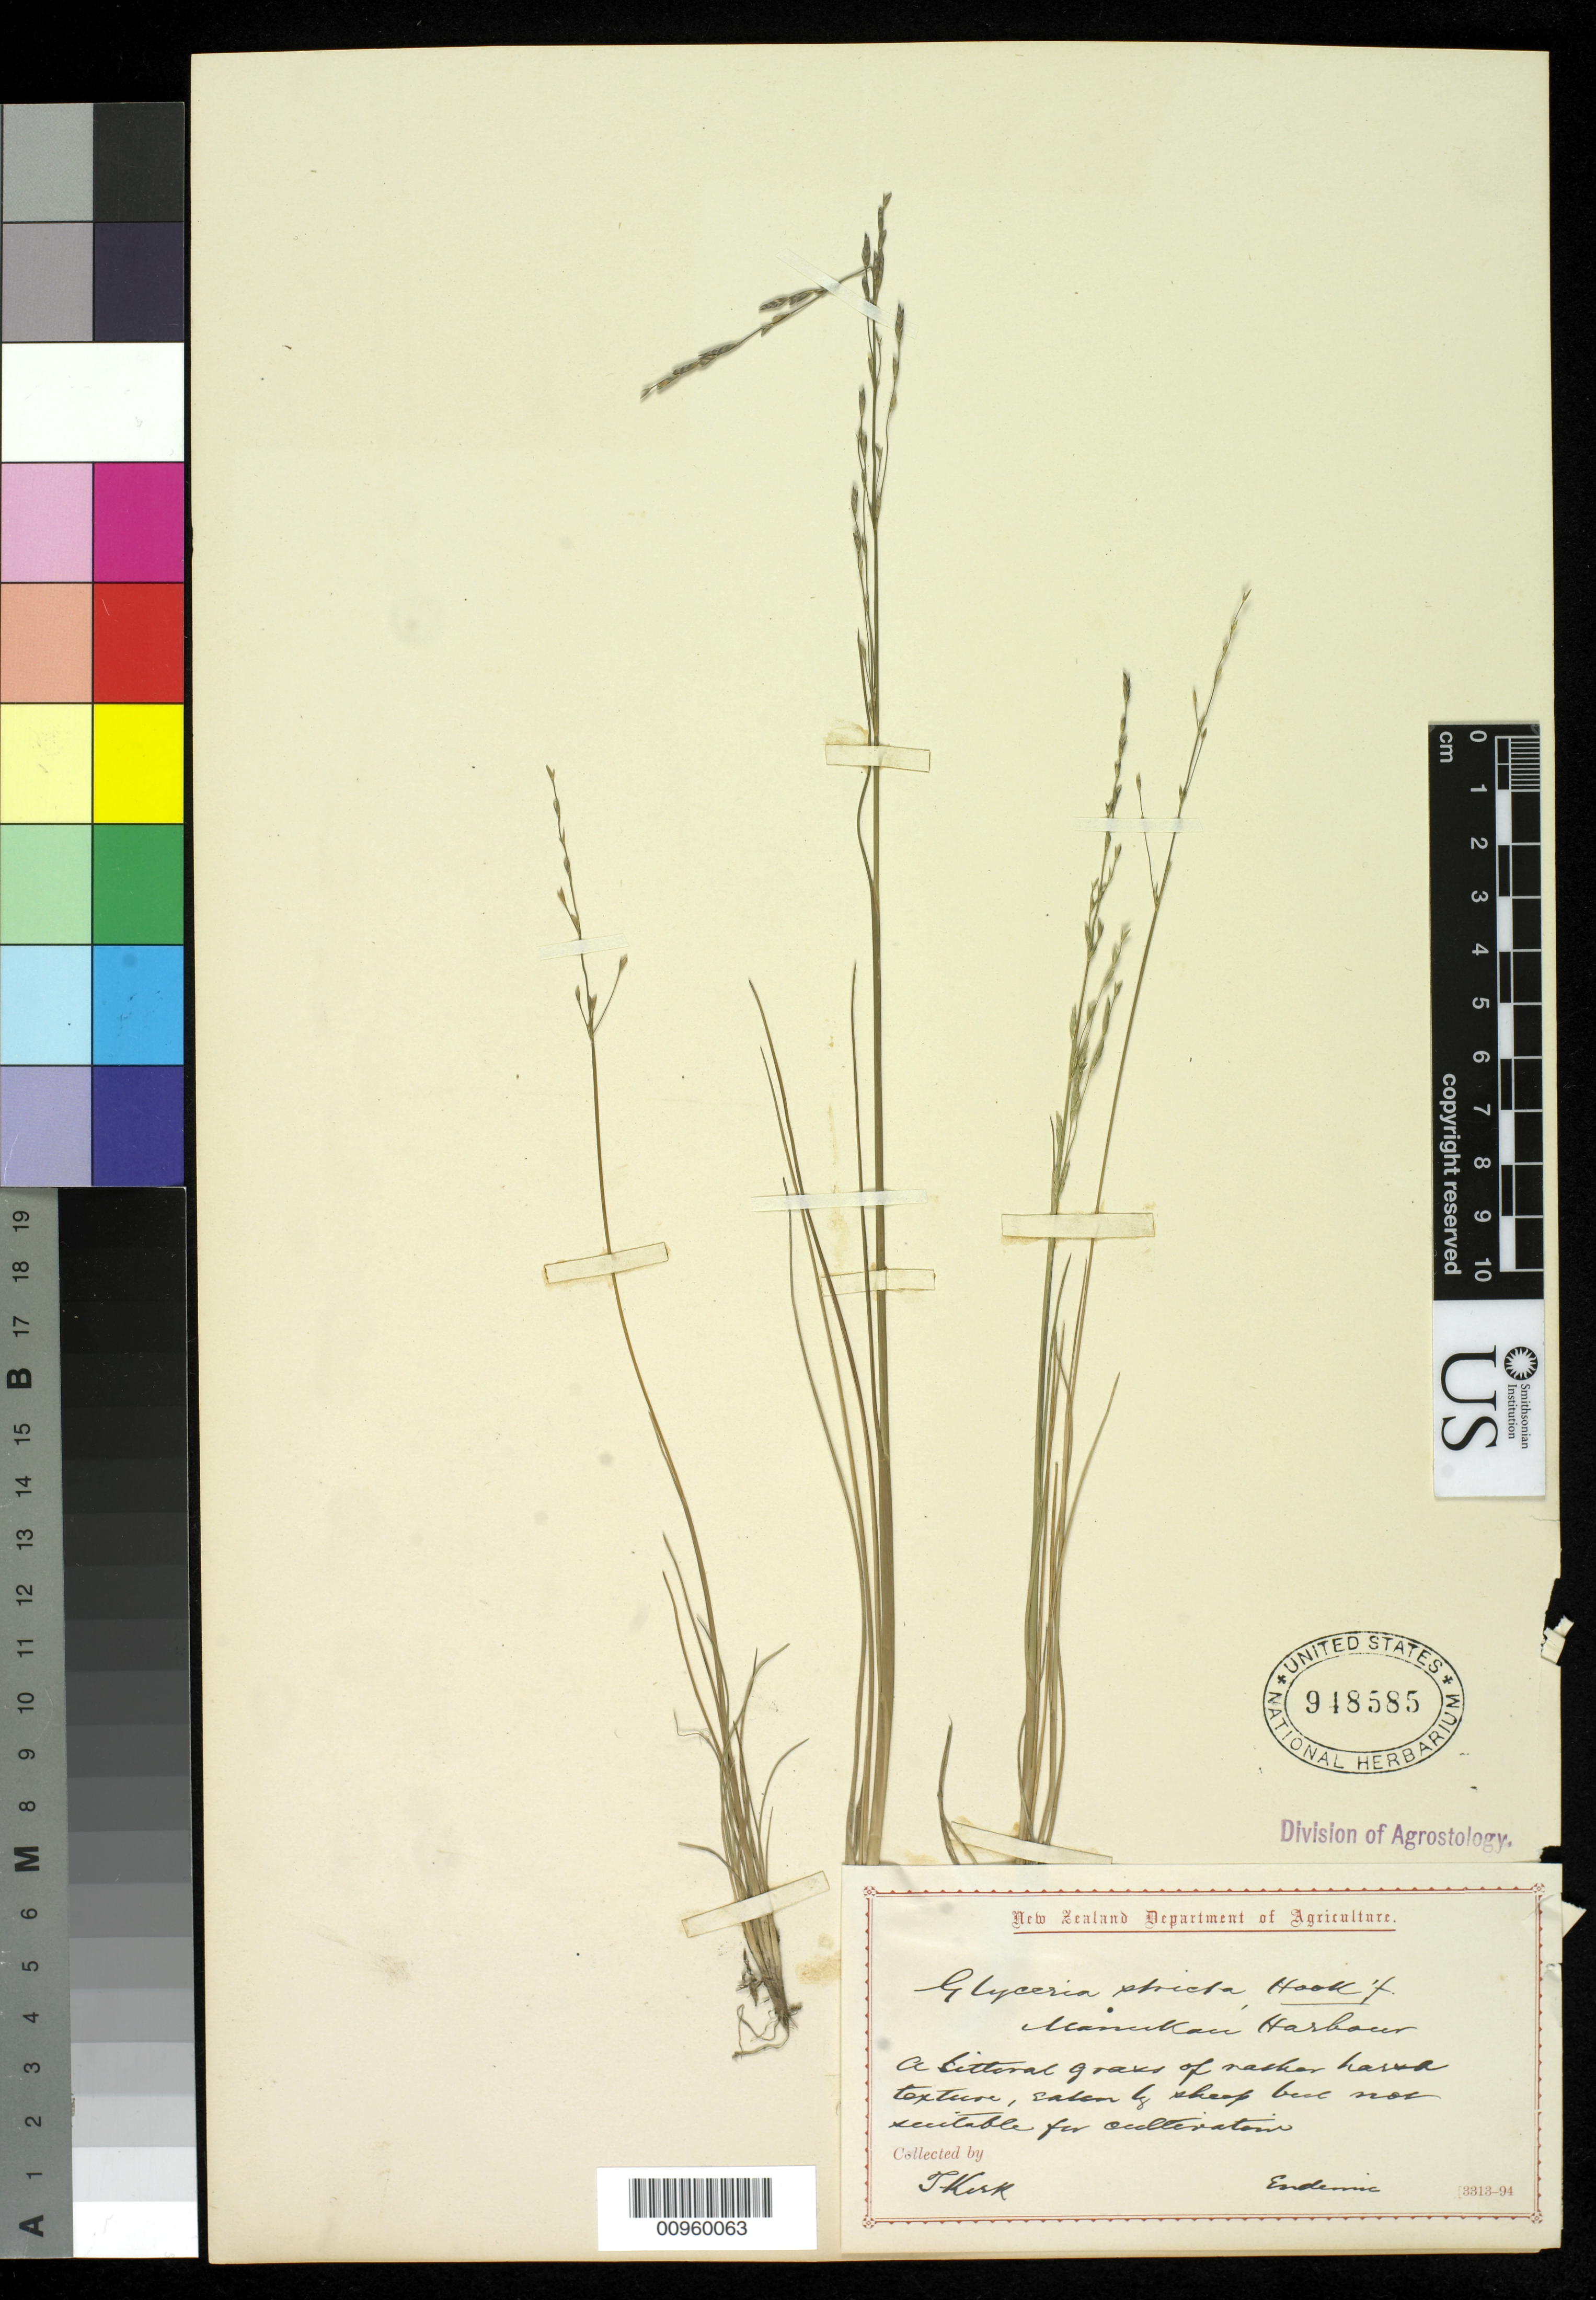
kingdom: Plantae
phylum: Tracheophyta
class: Liliopsida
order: Poales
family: Poaceae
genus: Puccinellia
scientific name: Puccinellia stricta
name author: Keng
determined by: Poaceae Reorganization Project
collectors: T. Kirk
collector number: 3313-94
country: New Zealand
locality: Manukan Harbour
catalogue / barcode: US 948585